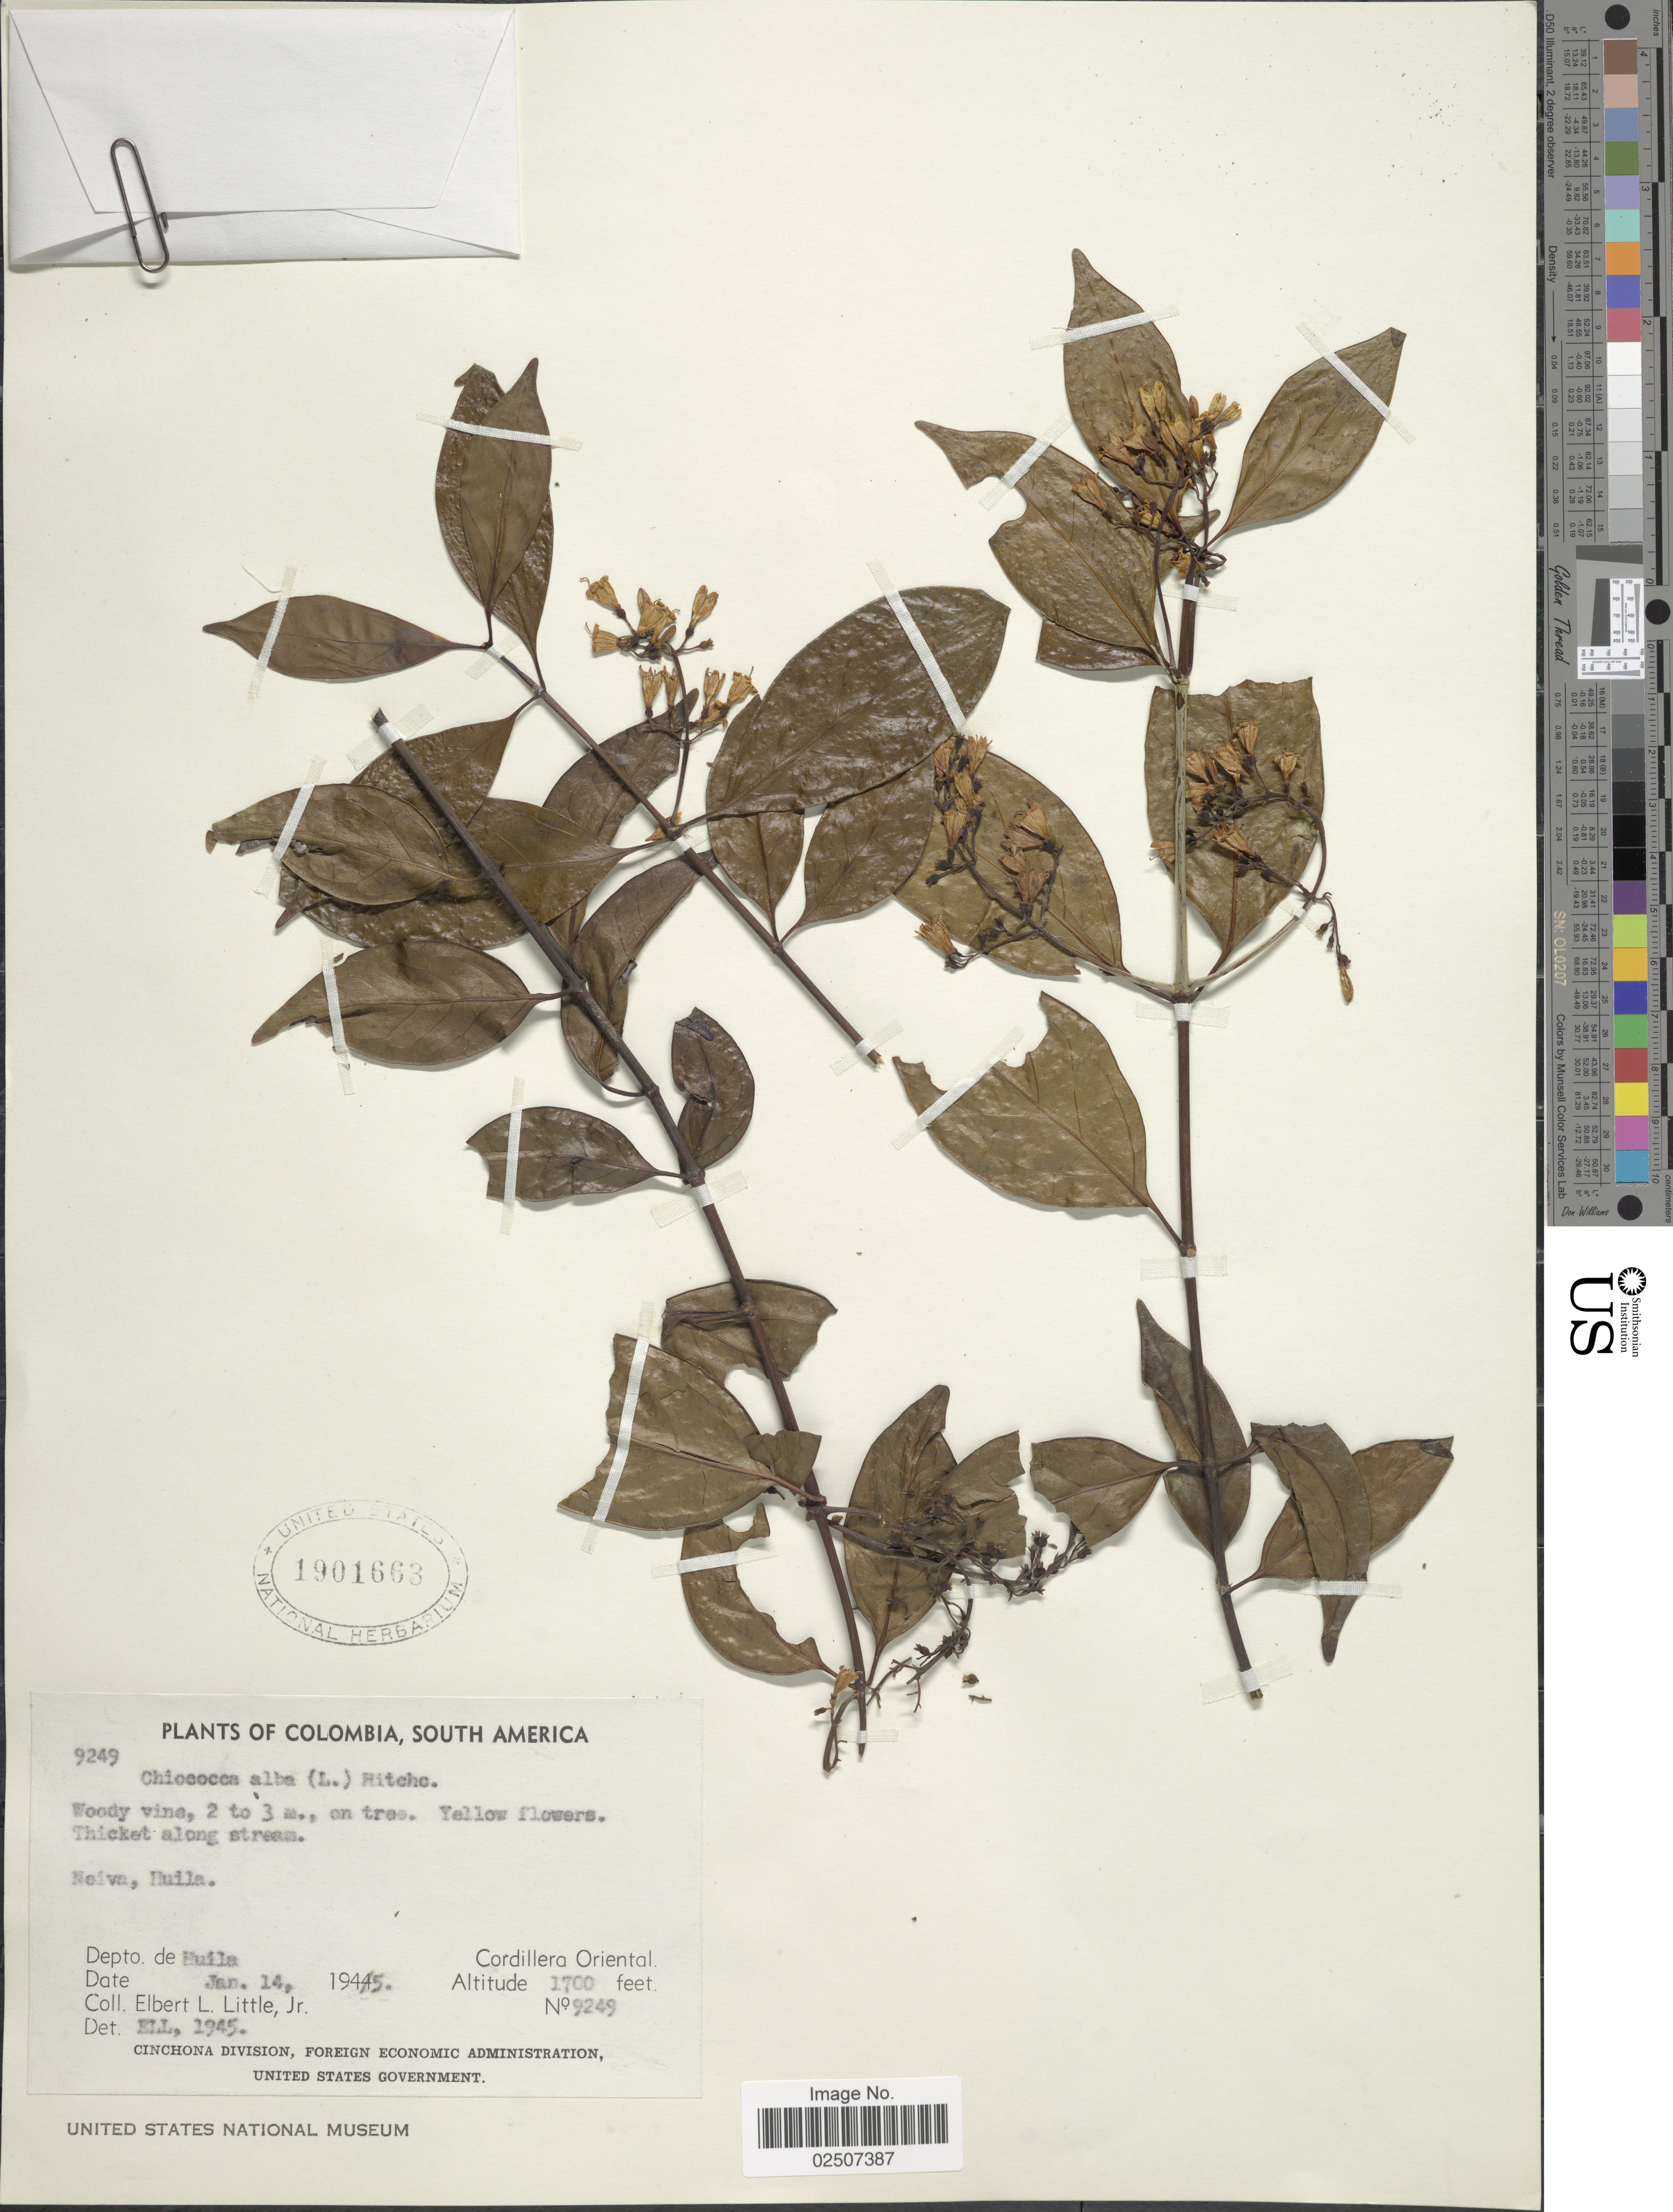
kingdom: Plantae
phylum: Tracheophyta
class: Magnoliopsida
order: Gentianales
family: Rubiaceae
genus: Chiococca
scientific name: Chiococca alba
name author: (L.) Hitchc.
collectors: E. L. Little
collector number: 9249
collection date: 1945-01-14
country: Colombia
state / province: Huila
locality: Neiva. Depto. de Huila. Cordillera Oriental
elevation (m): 518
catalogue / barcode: US 1901663